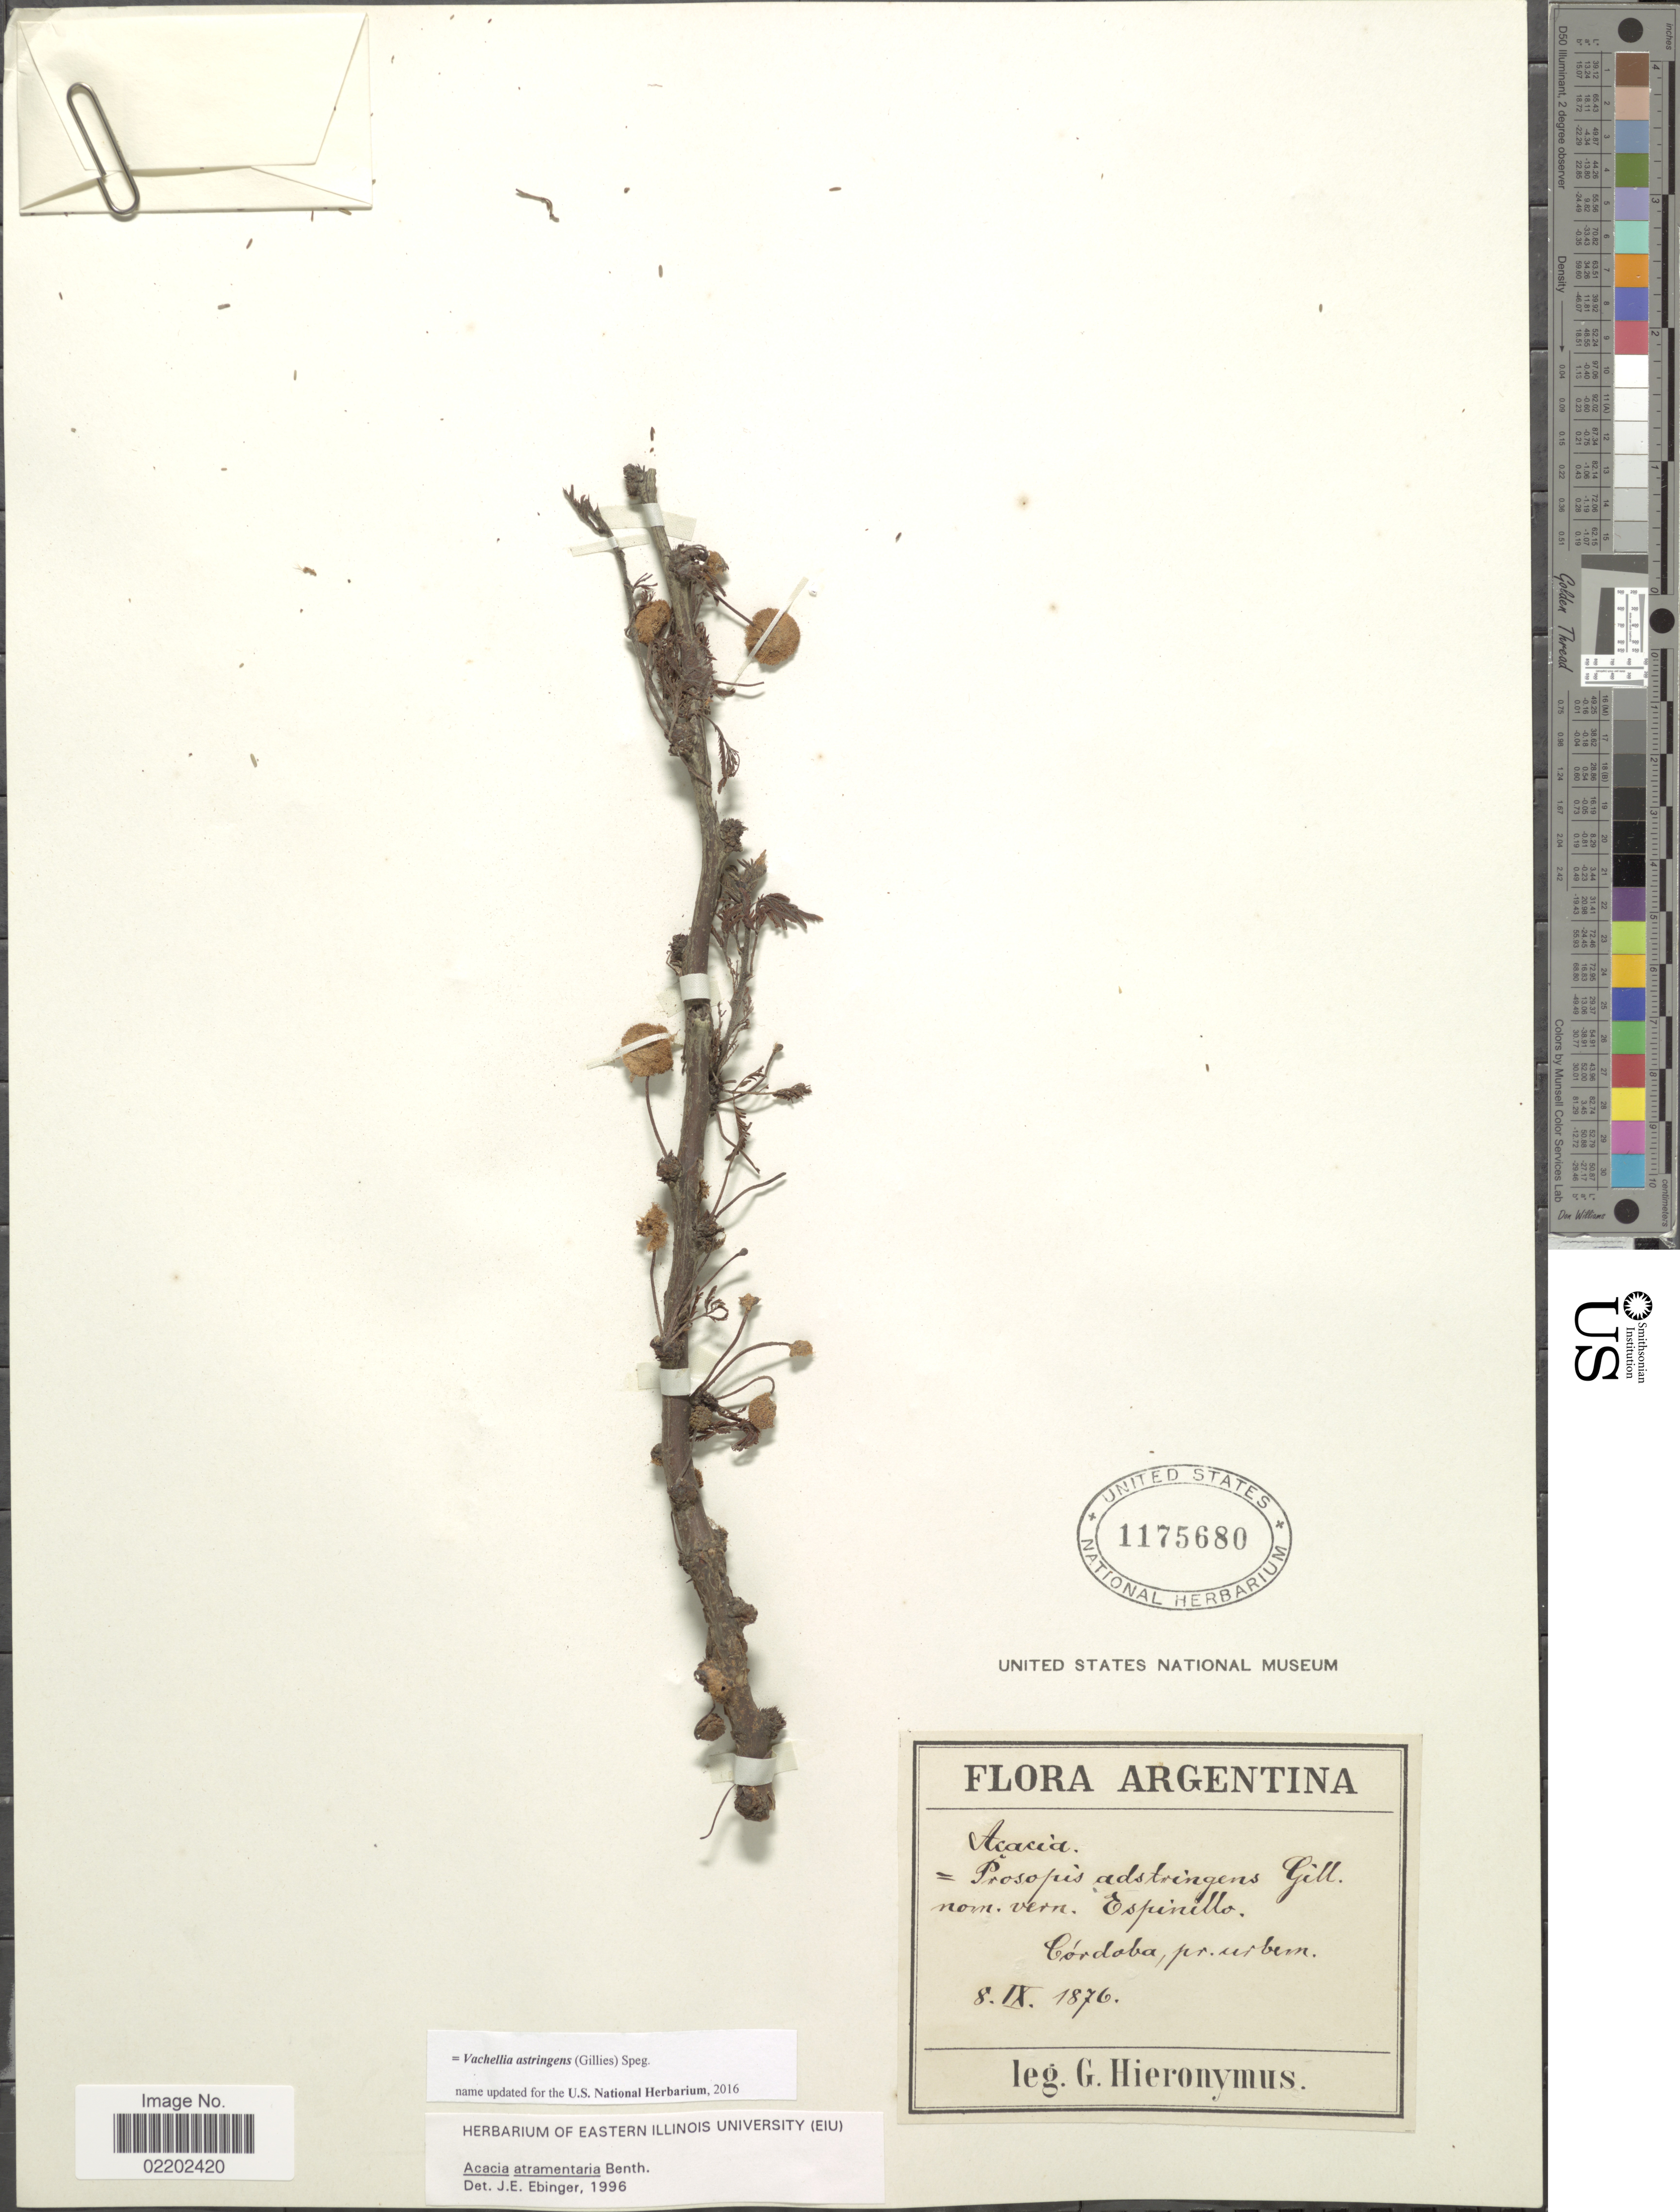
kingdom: Plantae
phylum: Tracheophyta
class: Magnoliopsida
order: Fabales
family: Fabaceae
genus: Vachellia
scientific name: Vachellia astringens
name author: (Gillies ex Hook. & Arn.) Speg.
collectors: G. H. Hieronymus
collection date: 1876-09-08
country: Argentina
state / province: Cordoba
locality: Pr. urbem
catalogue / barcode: US 1175680